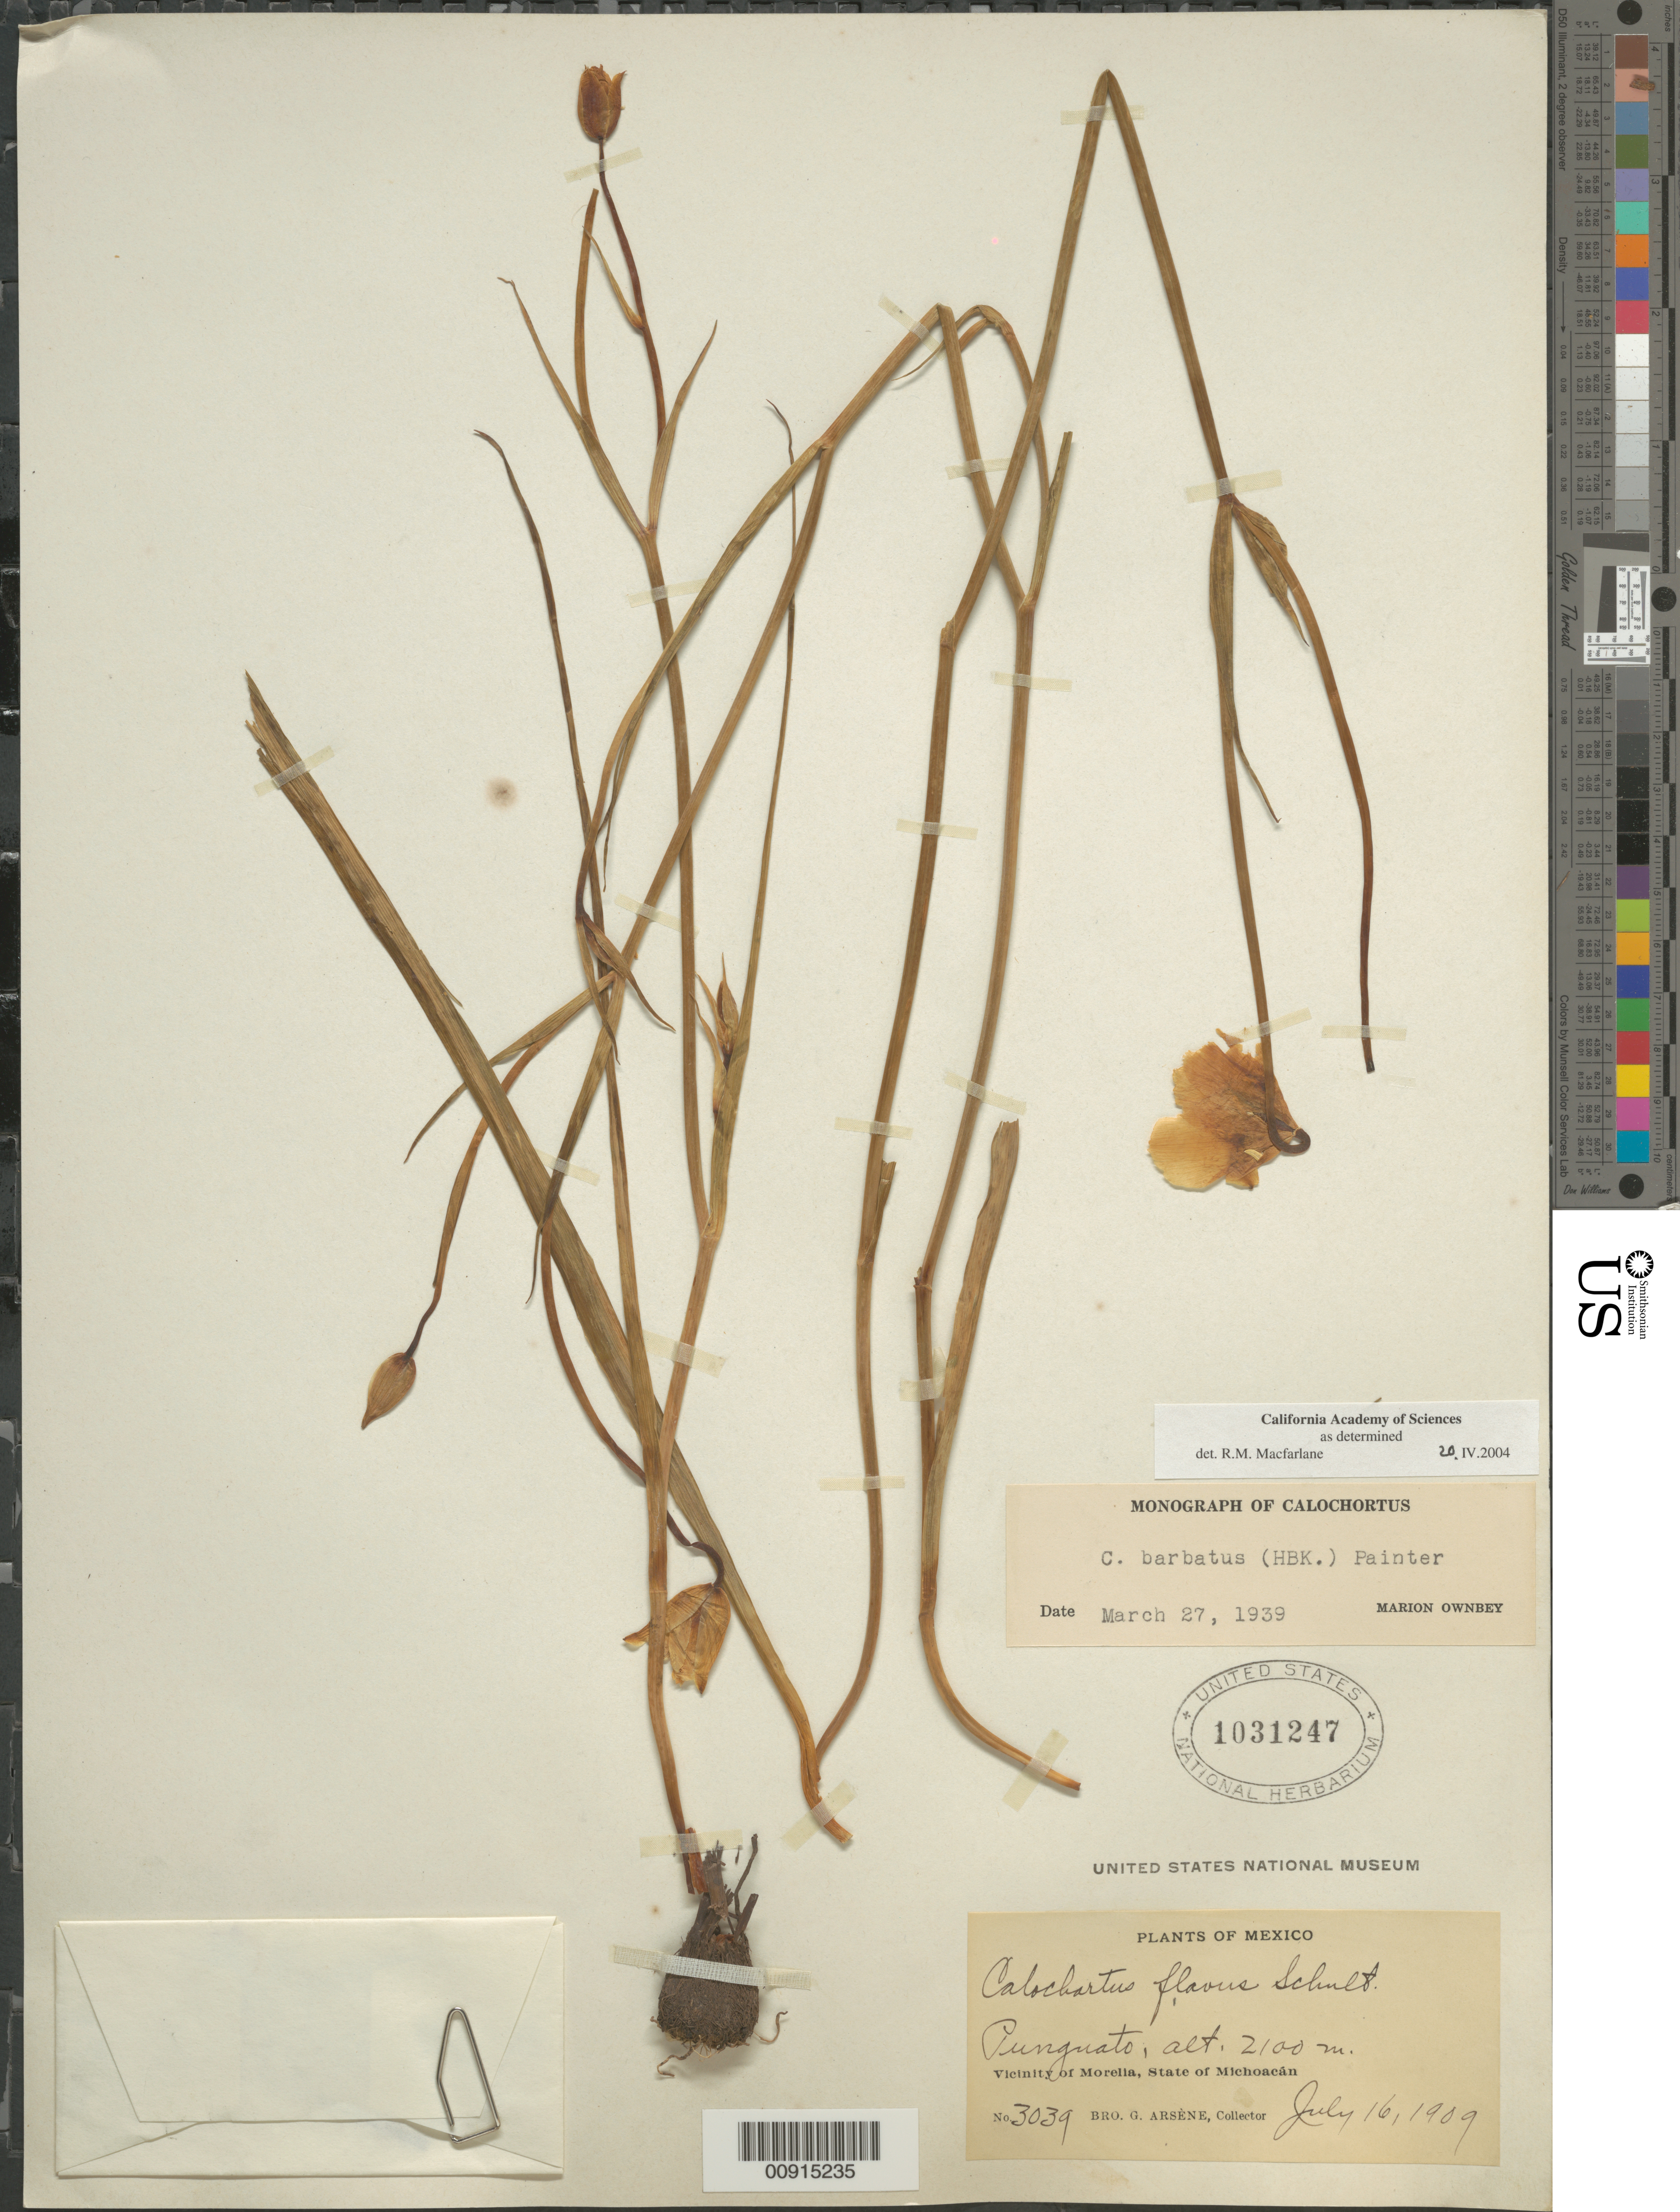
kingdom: Plantae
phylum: Tracheophyta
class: Liliopsida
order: Liliales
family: Liliaceae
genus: Calochortus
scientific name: Calochortus barbatus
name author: (Kunth) J.H. Painter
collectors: Bro. G. Arsène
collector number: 3039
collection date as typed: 16 Jul 1909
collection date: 1909-07-16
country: Mexico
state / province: Michoacán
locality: Punguato. Vicinity of Morelia, State of Michoacán.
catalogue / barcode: US 1031247